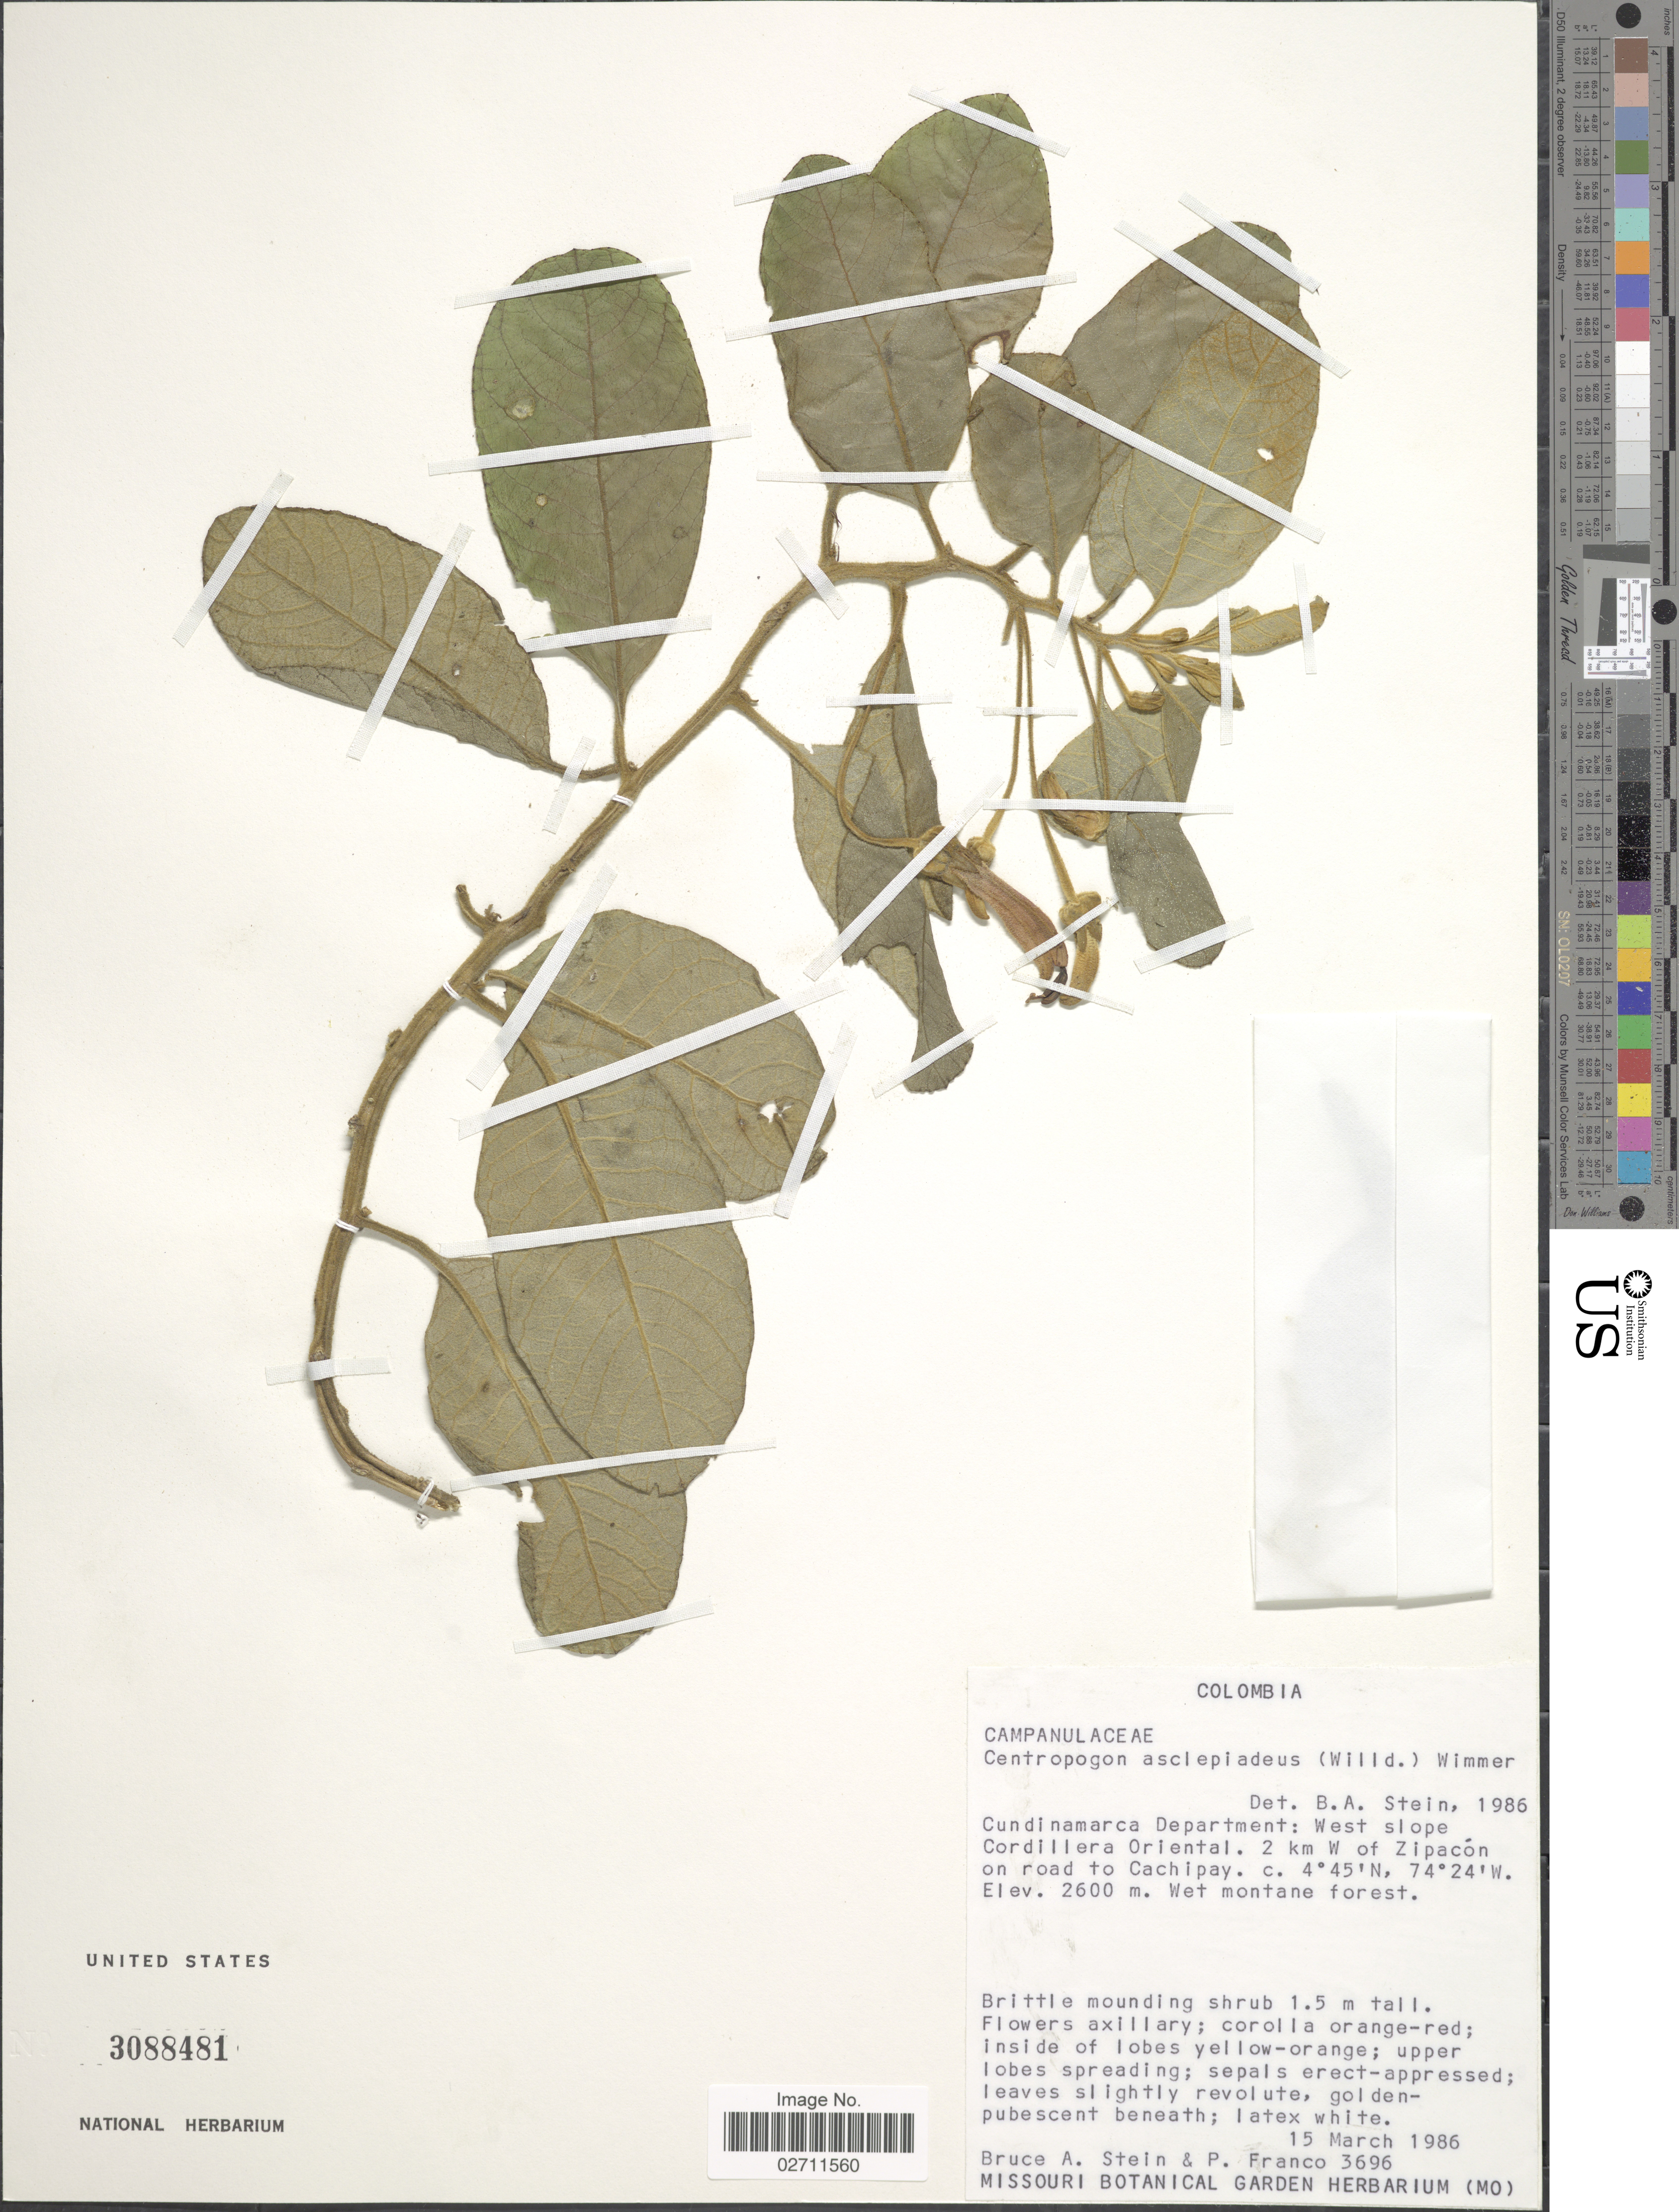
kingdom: Plantae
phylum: Tracheophyta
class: Magnoliopsida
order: Asterales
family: Campanulaceae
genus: Centropogon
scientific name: Centropogon asclepiadeus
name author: (Willd. ex Schult.) E. Wimm.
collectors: B. A. Stein & P. Franco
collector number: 3696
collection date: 1986-03-15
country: Colombia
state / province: Cundinamarca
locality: West slope. Cordillera Oriental. 2 km W of Zipacon on road to Cachipay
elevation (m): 2600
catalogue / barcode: US 3088481